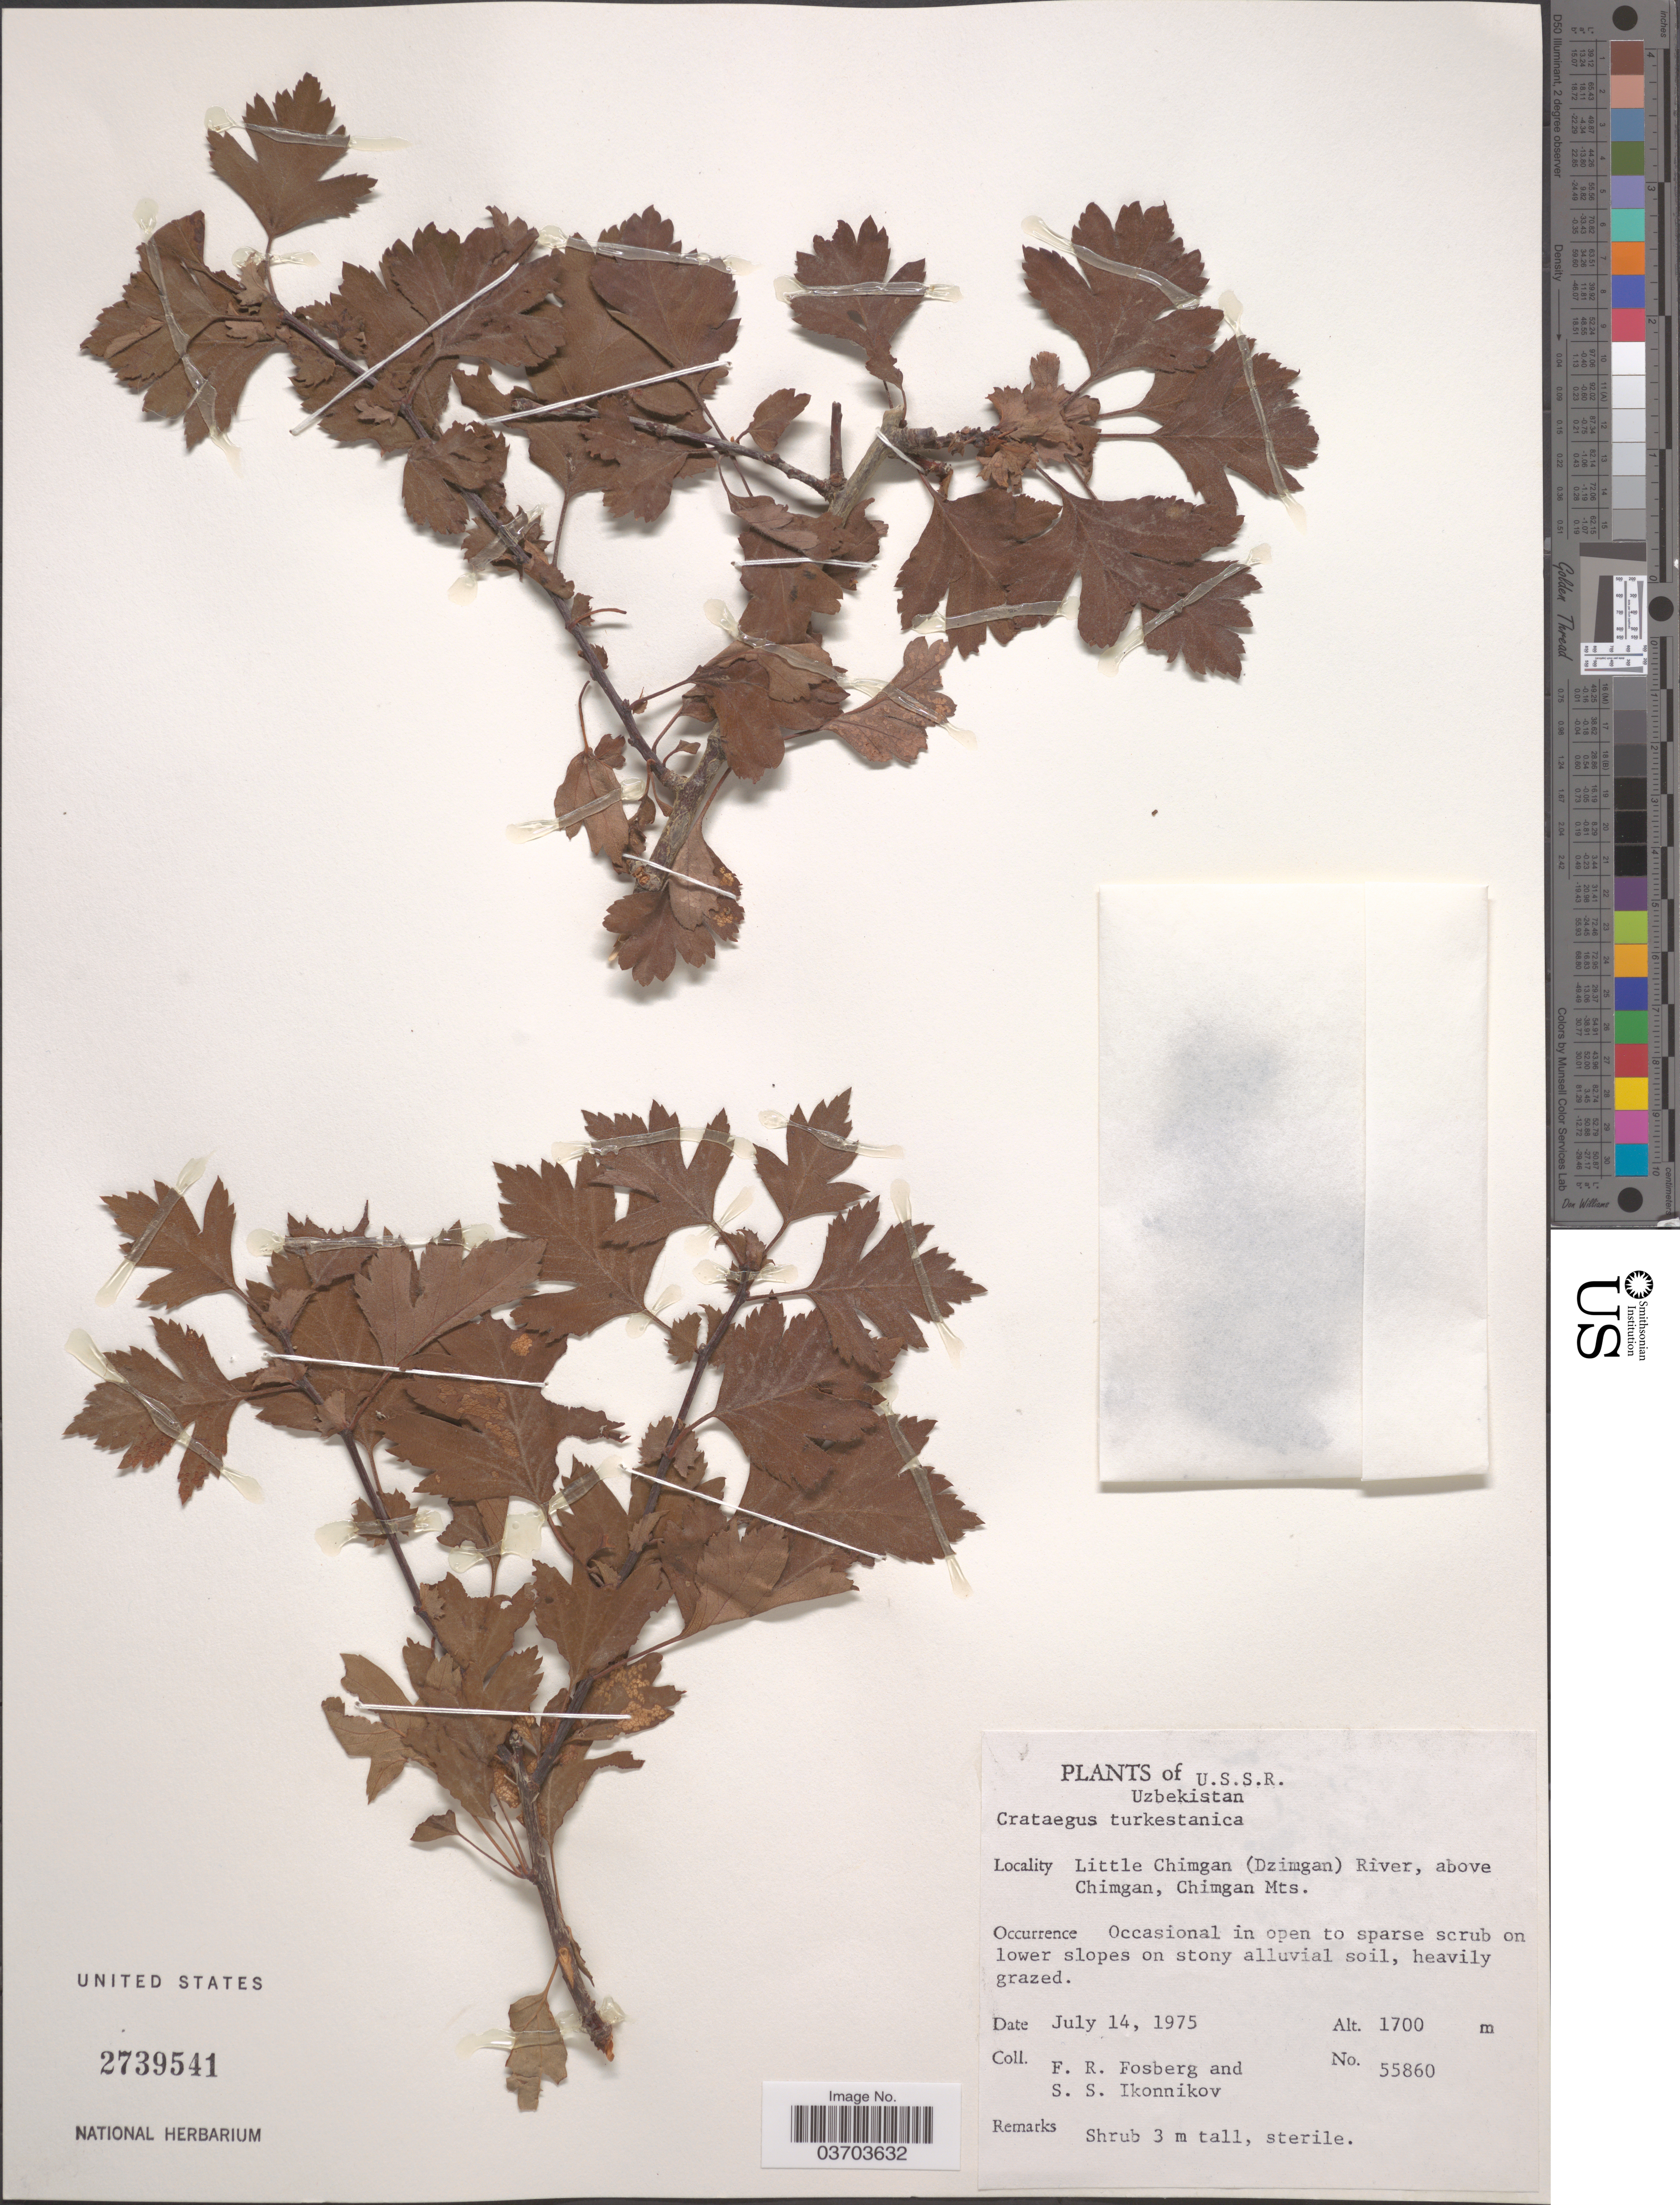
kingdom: Plantae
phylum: Tracheophyta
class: Magnoliopsida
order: Rosales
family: Rosaceae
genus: Crataegus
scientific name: Crataegus pseudoheterophylla subsp. turkestanica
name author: (Pojark.) K. I. Chr.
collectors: F. R. Fosberg & S. Ikonnikov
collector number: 55860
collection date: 1975-07-14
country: Uzbekistan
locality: U.S.S.R. Little Chimgan (Dzimgan) River, above Chimgan, Chimgan Mts.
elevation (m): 1700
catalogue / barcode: US 2739541